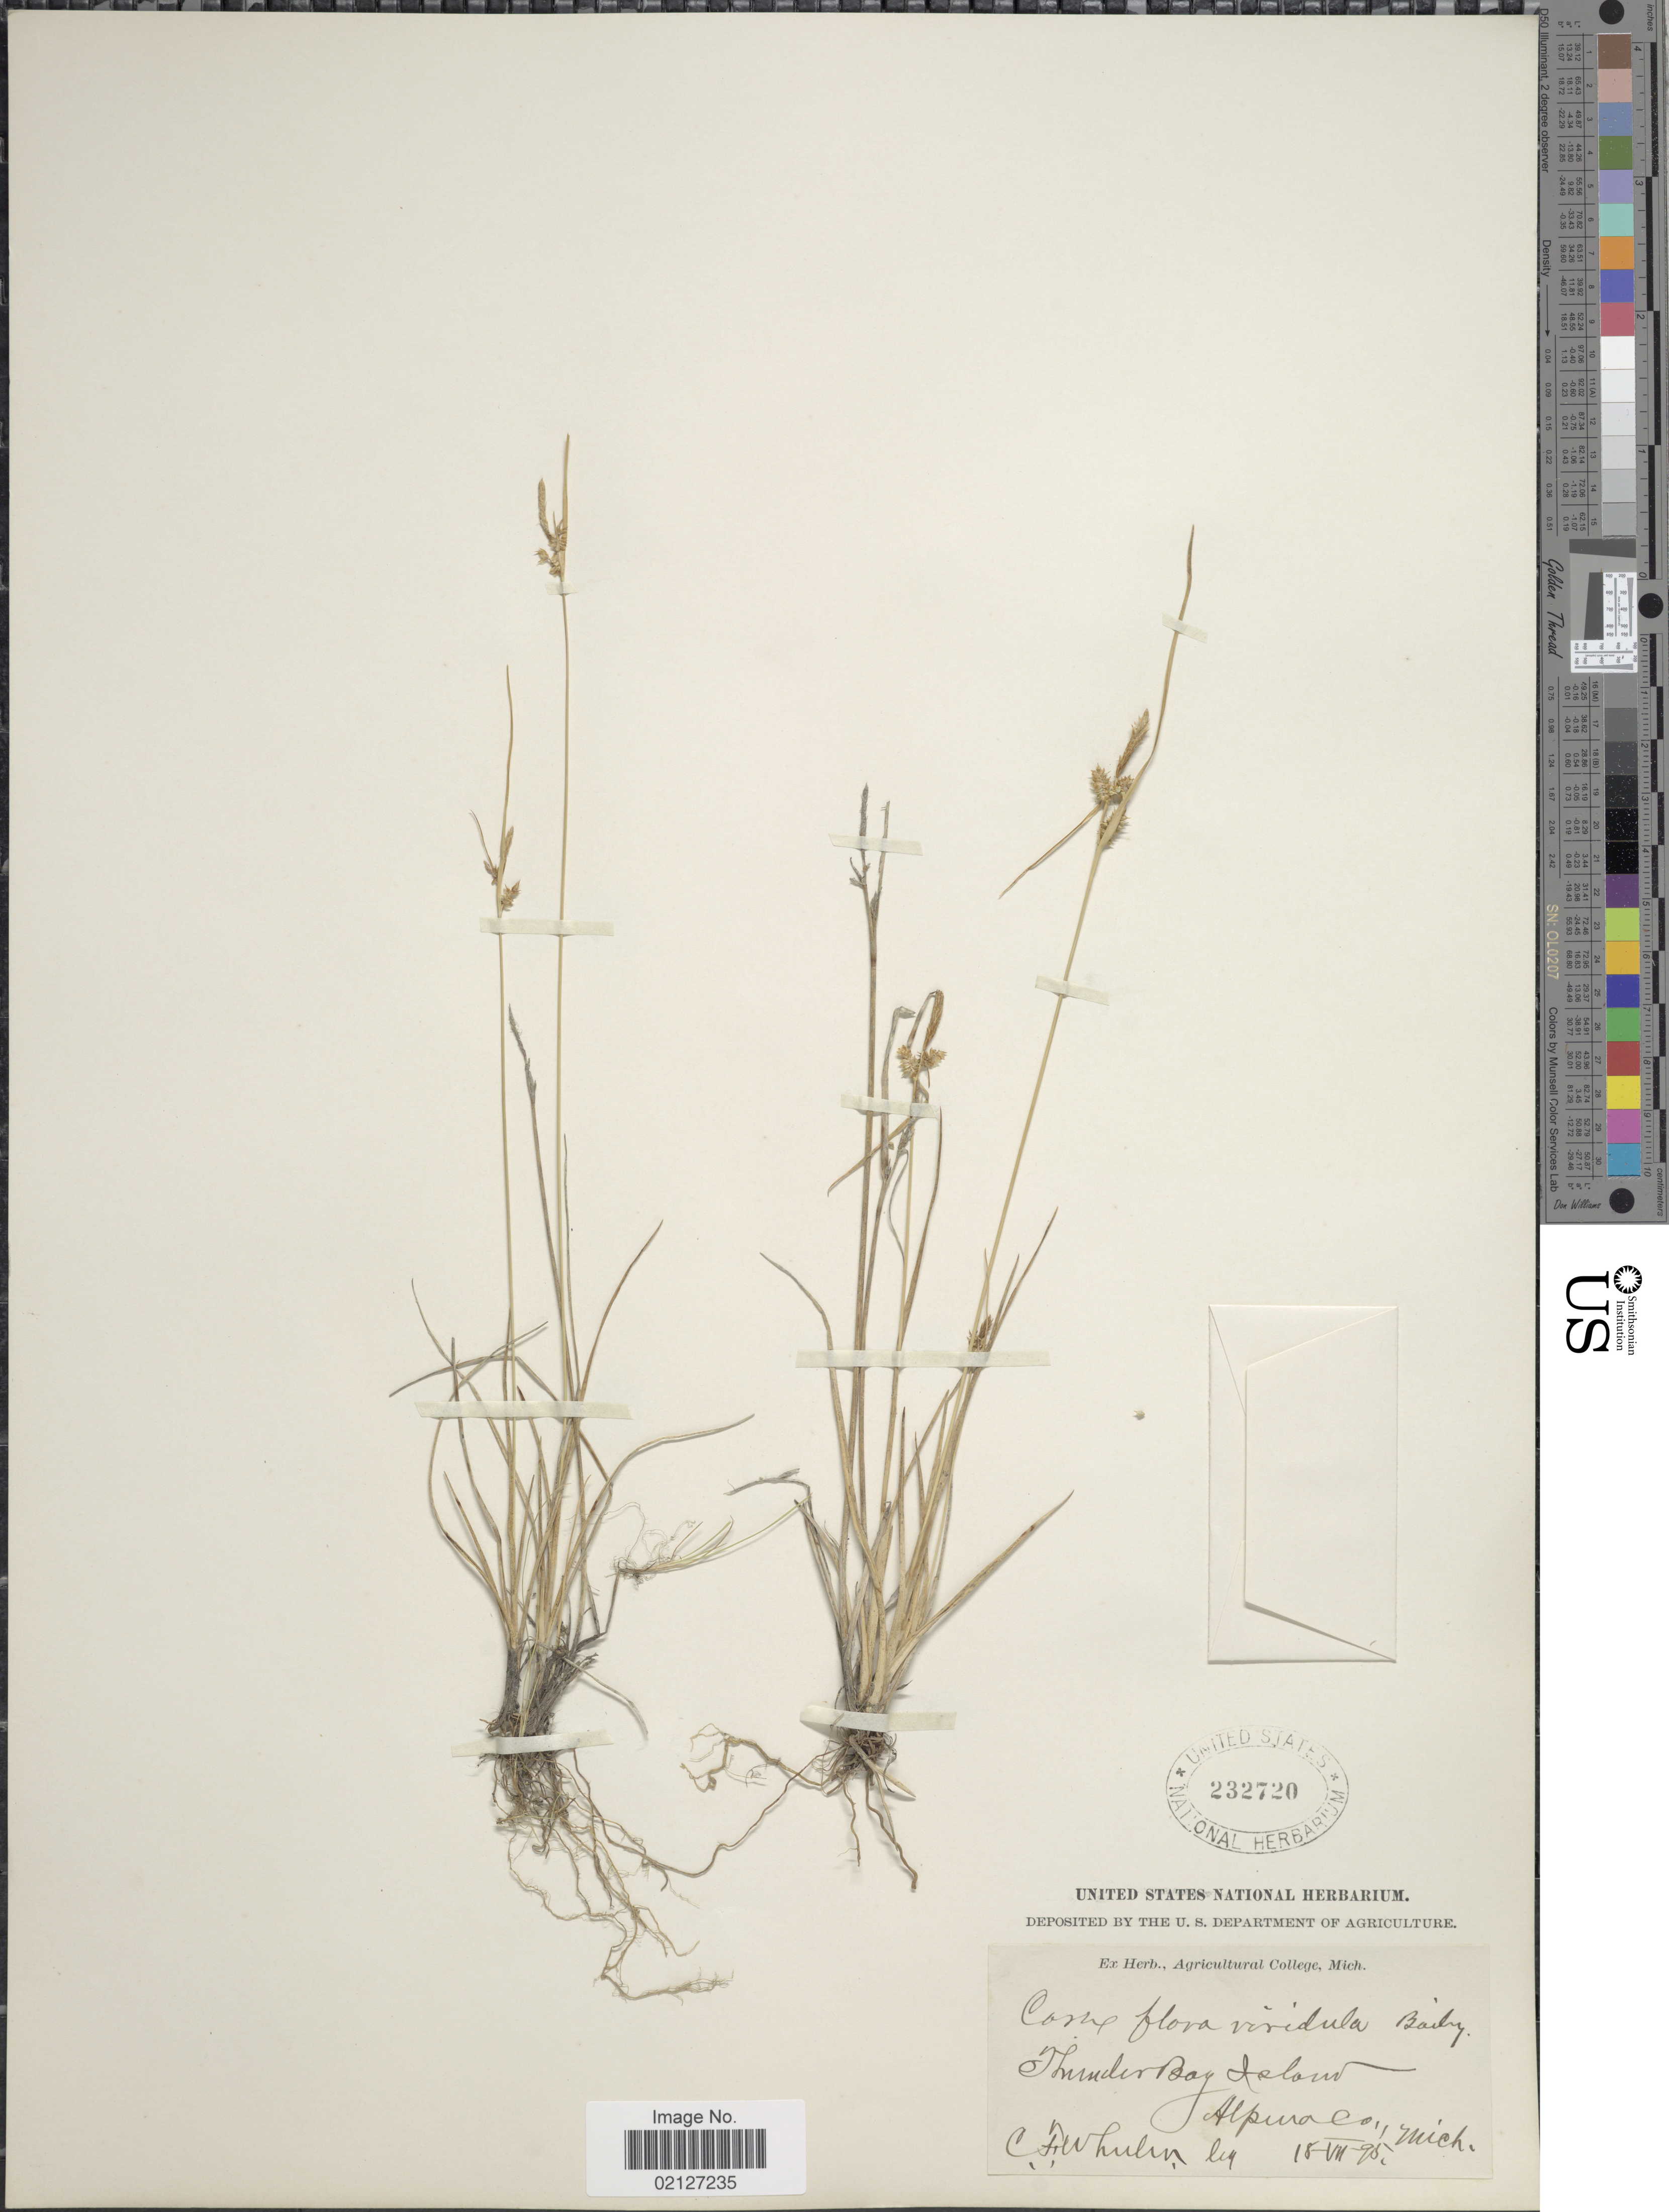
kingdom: Plantae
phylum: Tracheophyta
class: Liliopsida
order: Poales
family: Cyperaceae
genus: Carex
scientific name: Carex oederi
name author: Retz.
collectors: C. Wheeler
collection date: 1895-07-18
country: United States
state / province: Michigan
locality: Thunder Bay Island, Alpena Co.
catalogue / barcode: US 232720